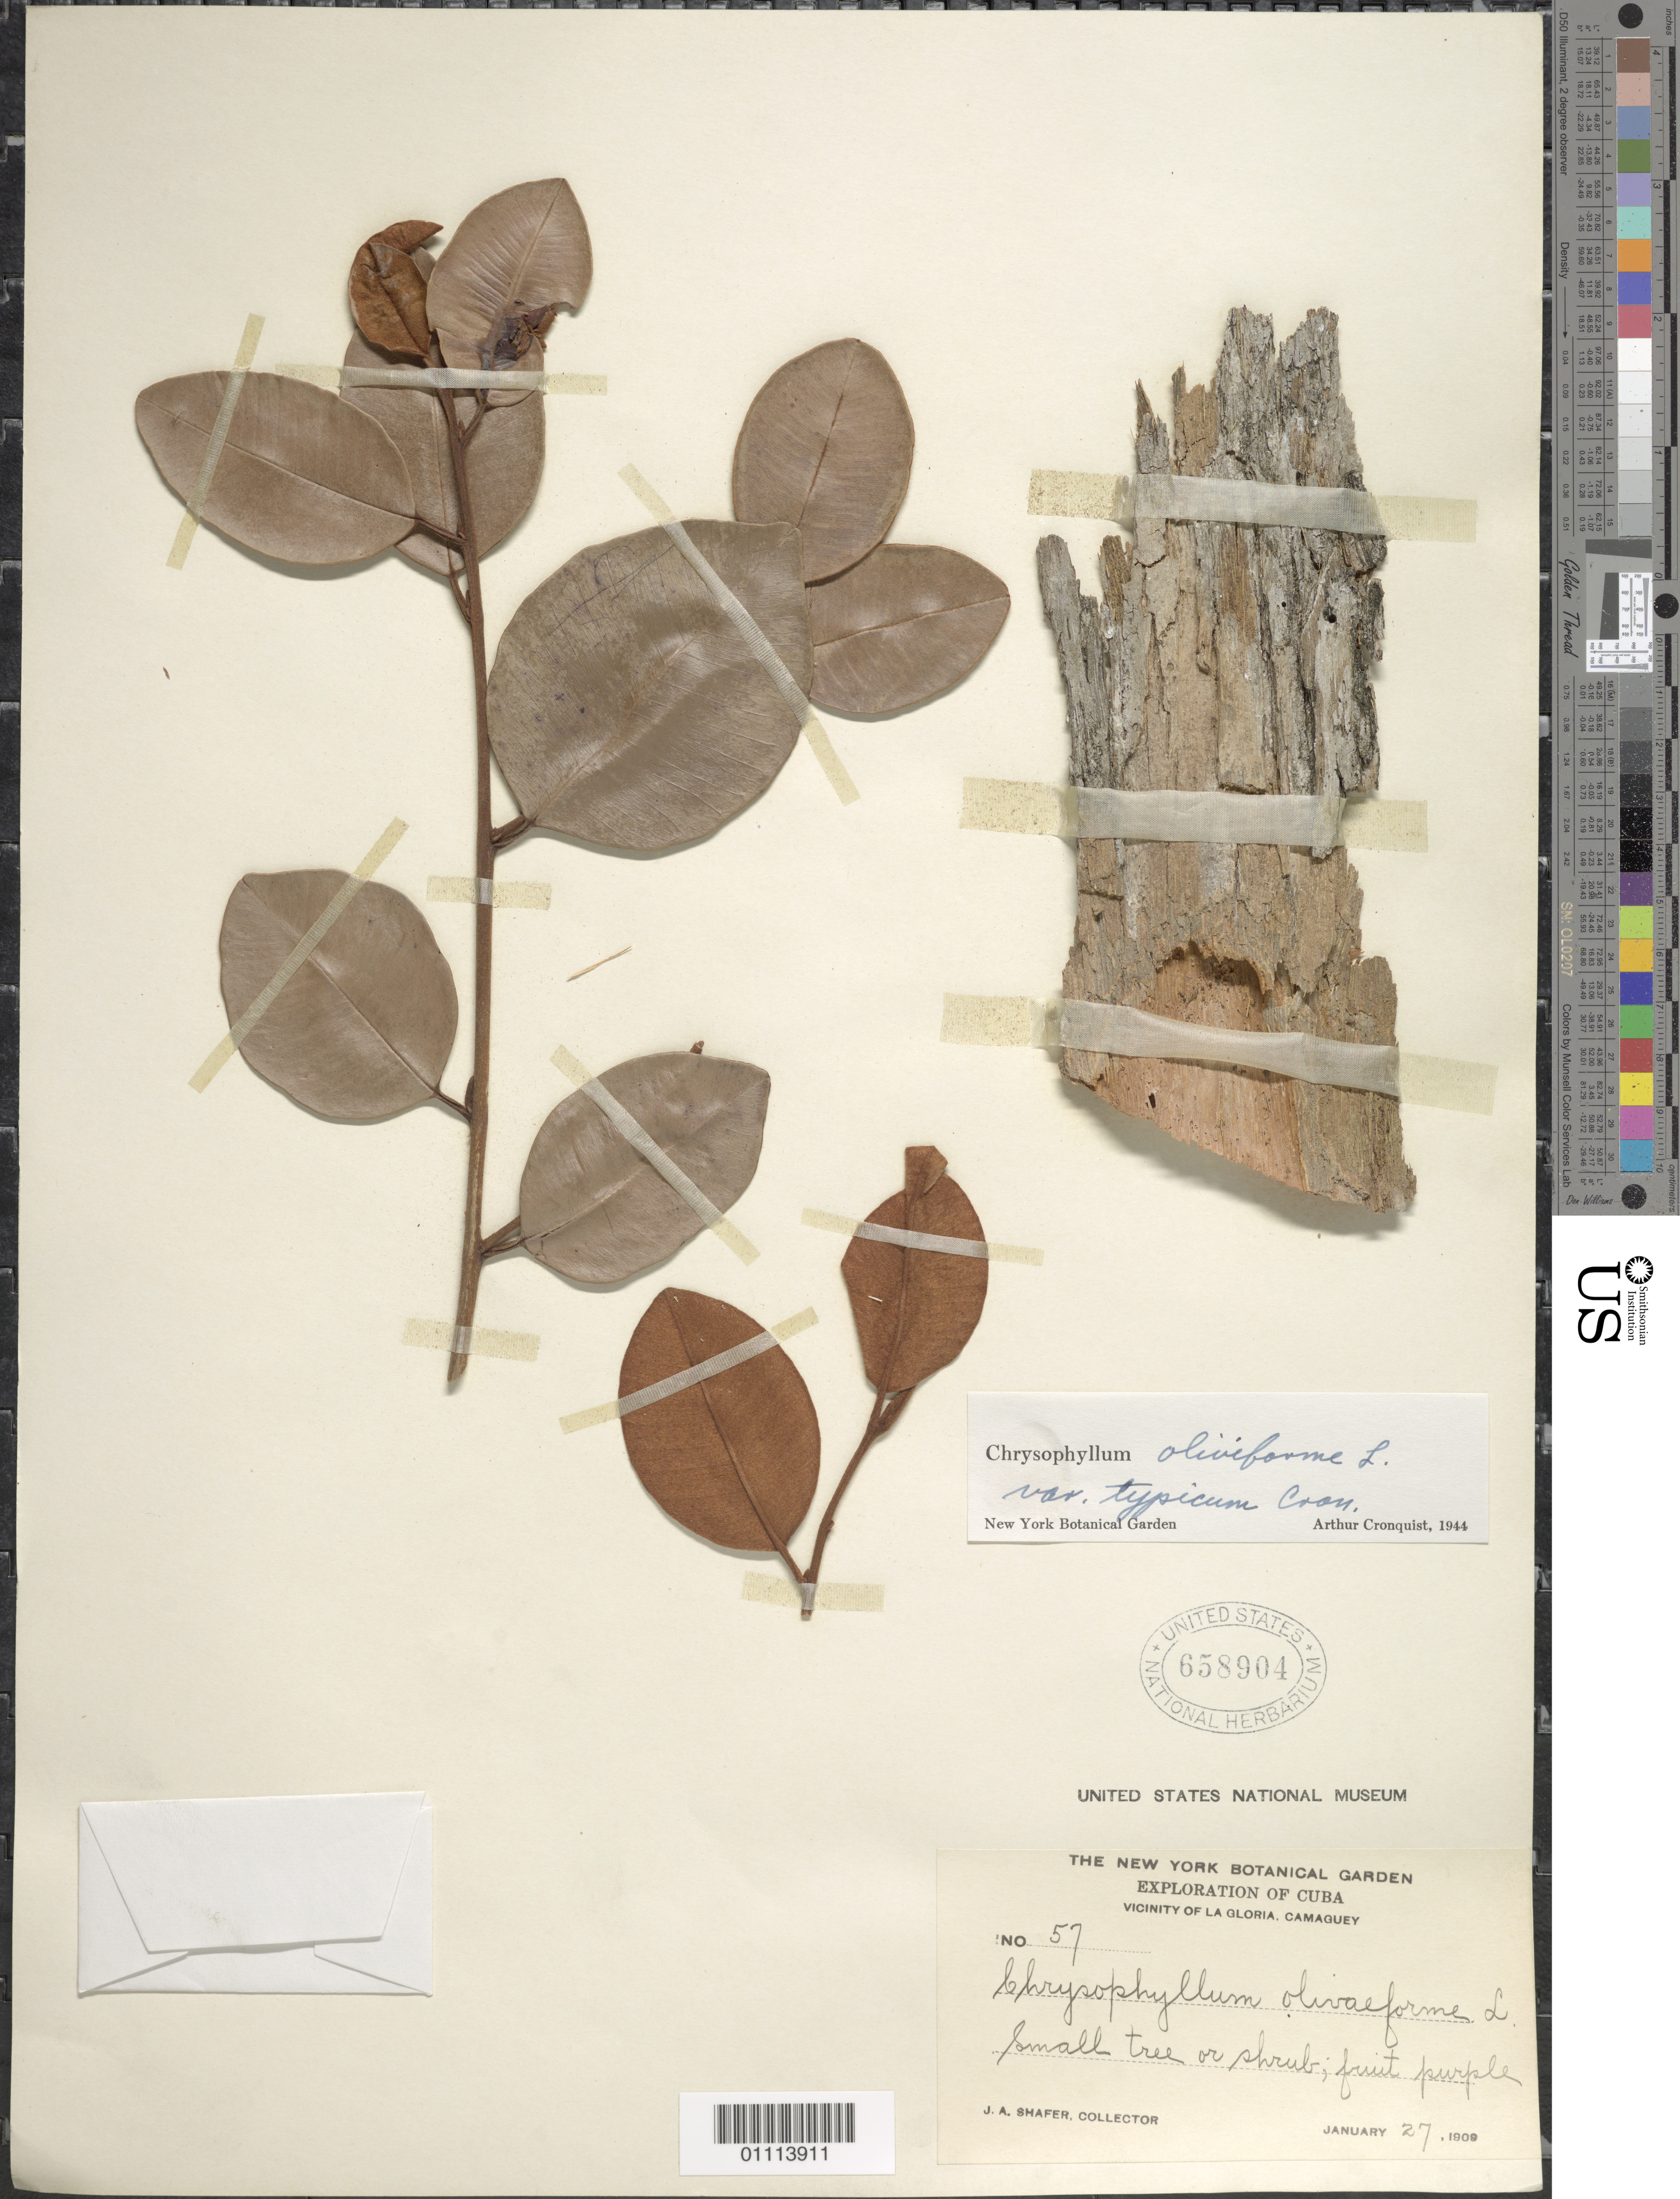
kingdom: Plantae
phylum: Tracheophyta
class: Magnoliopsida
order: Ericales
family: Sapotaceae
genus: Chrysophyllum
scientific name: Chrysophyllum oliviforme var. typicum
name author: Cronq.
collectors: J. A. Shafer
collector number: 57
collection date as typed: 27 Jan 1909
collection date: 1909-01-27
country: Cuba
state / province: Camagüey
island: Cuba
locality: Vicinity of La Gloria, Camaguey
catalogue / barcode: US 658904